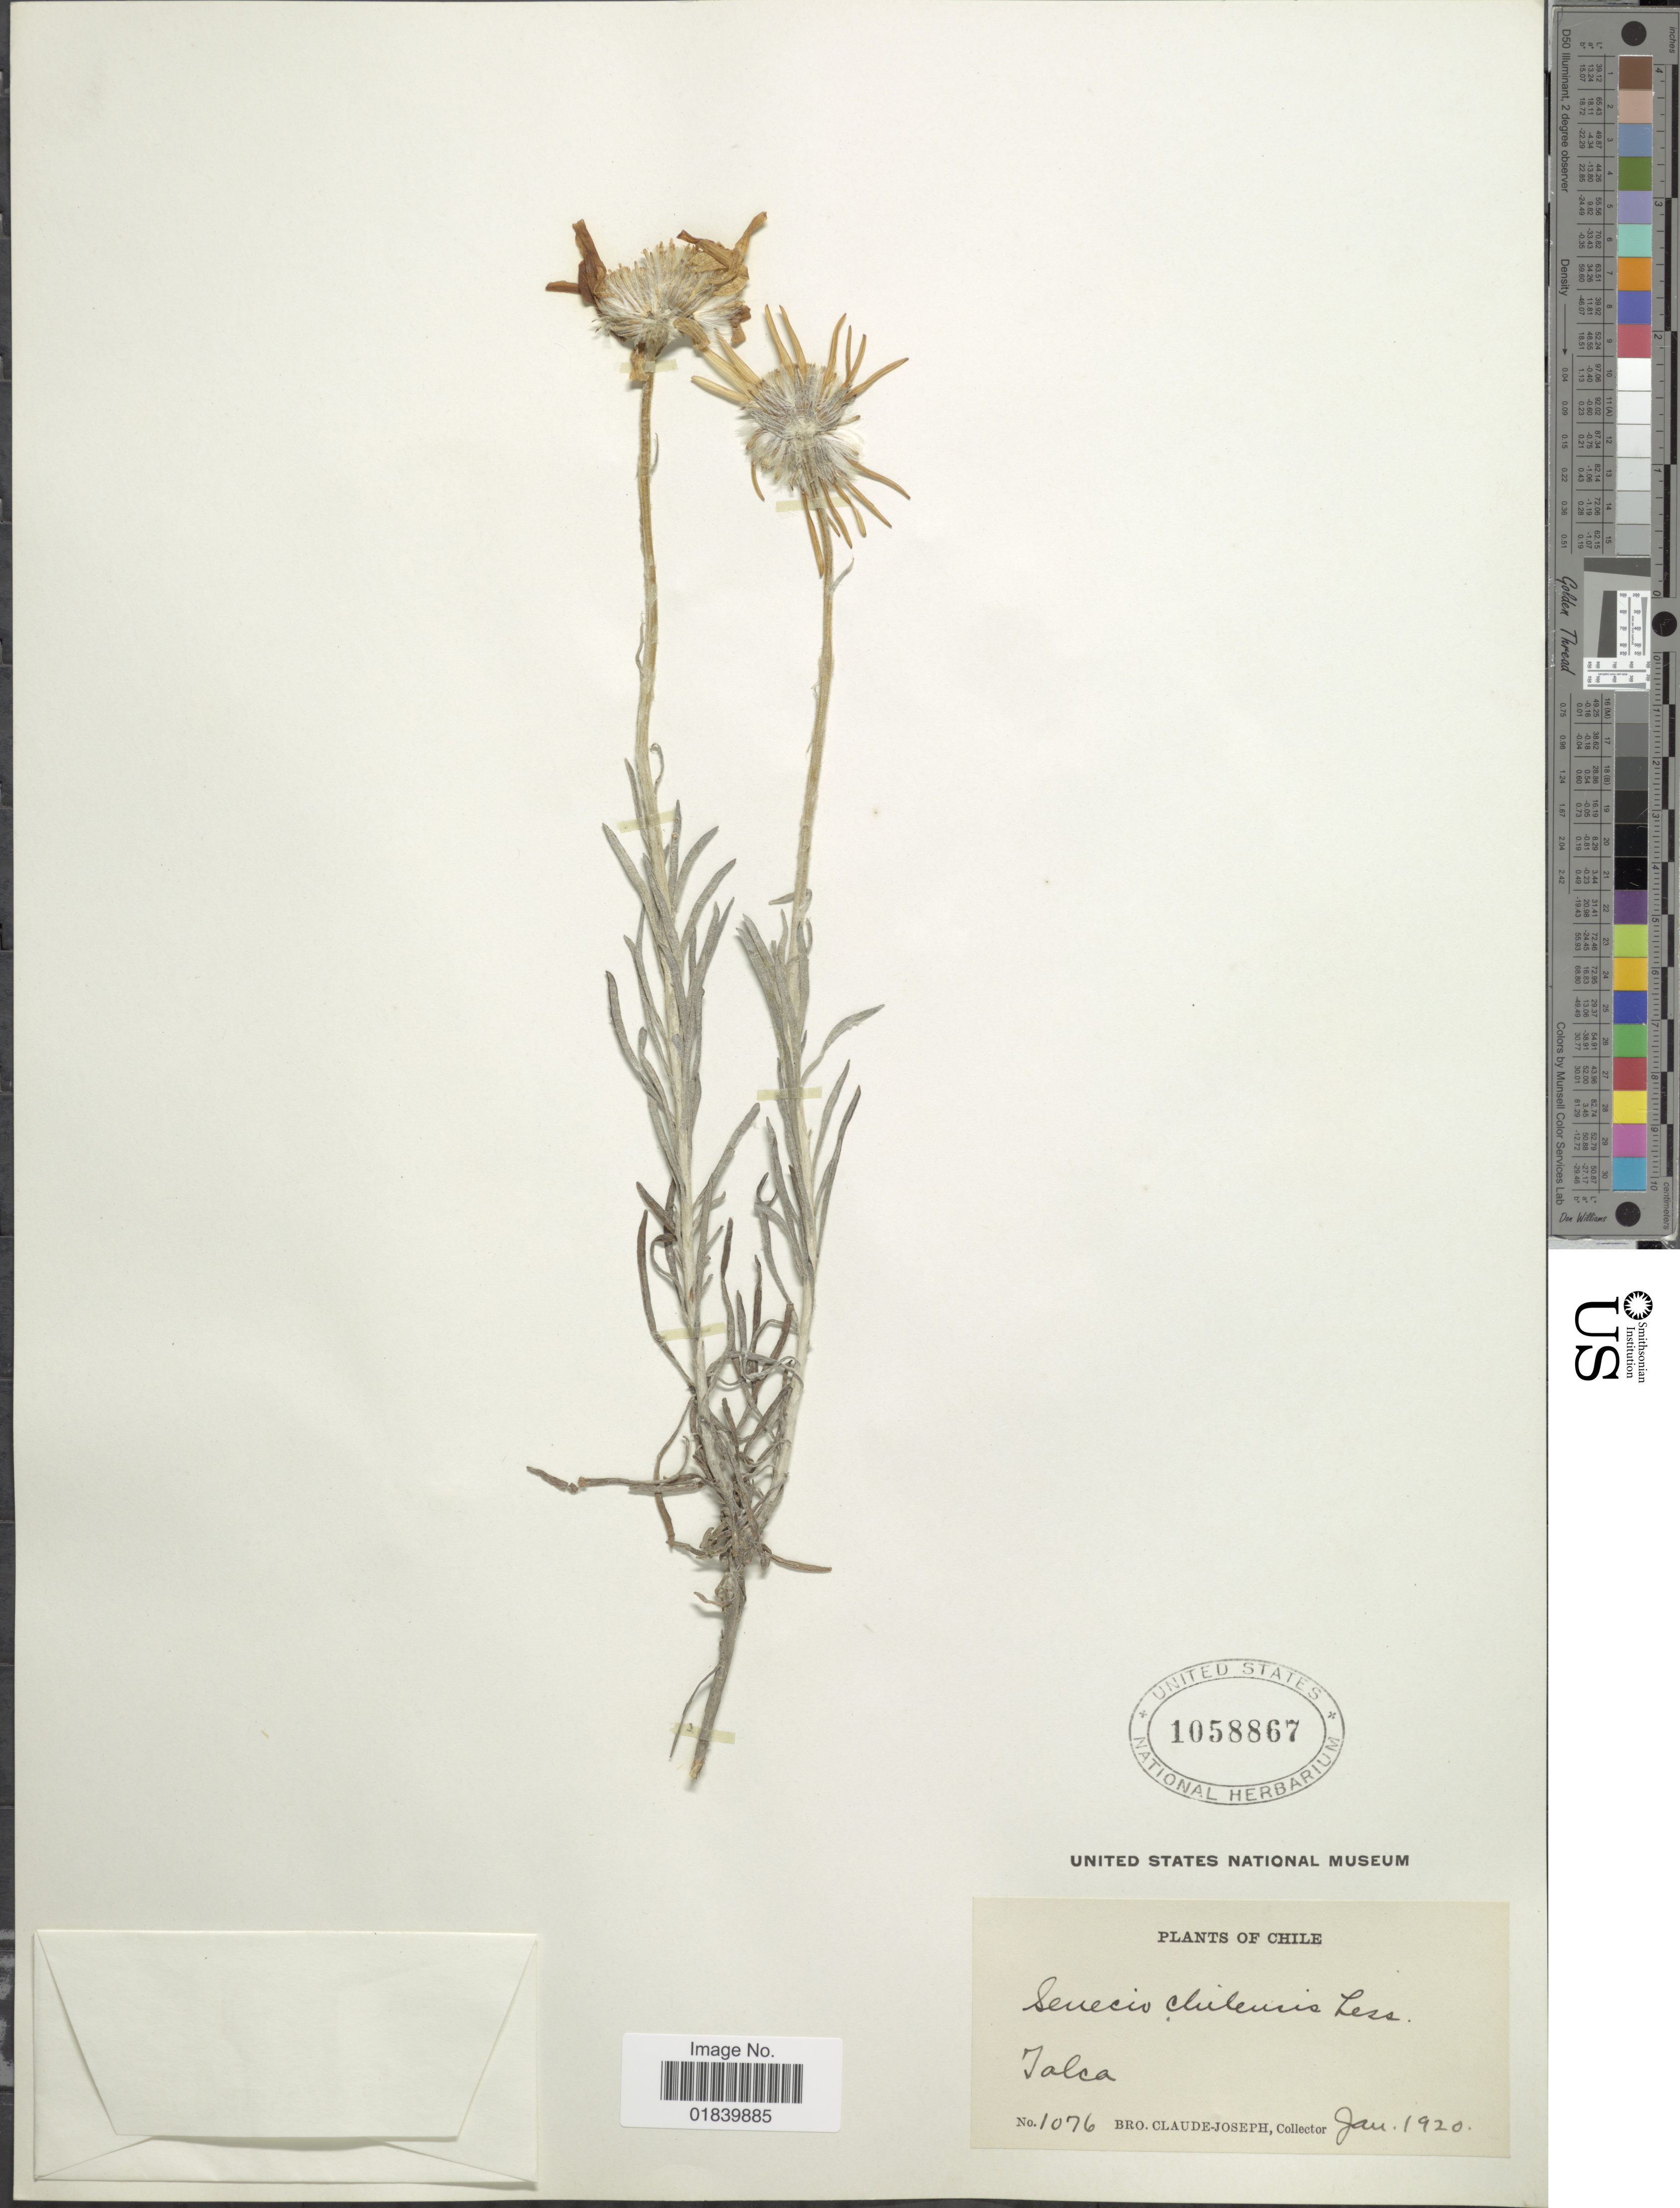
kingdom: Plantae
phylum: Tracheophyta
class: Magnoliopsida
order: Asterales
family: Asteraceae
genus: Senecio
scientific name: Senecio chilensis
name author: Less.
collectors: Bro. Claude-Joseph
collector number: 1076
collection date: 1920-01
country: Chile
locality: Talca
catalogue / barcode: US 1058867